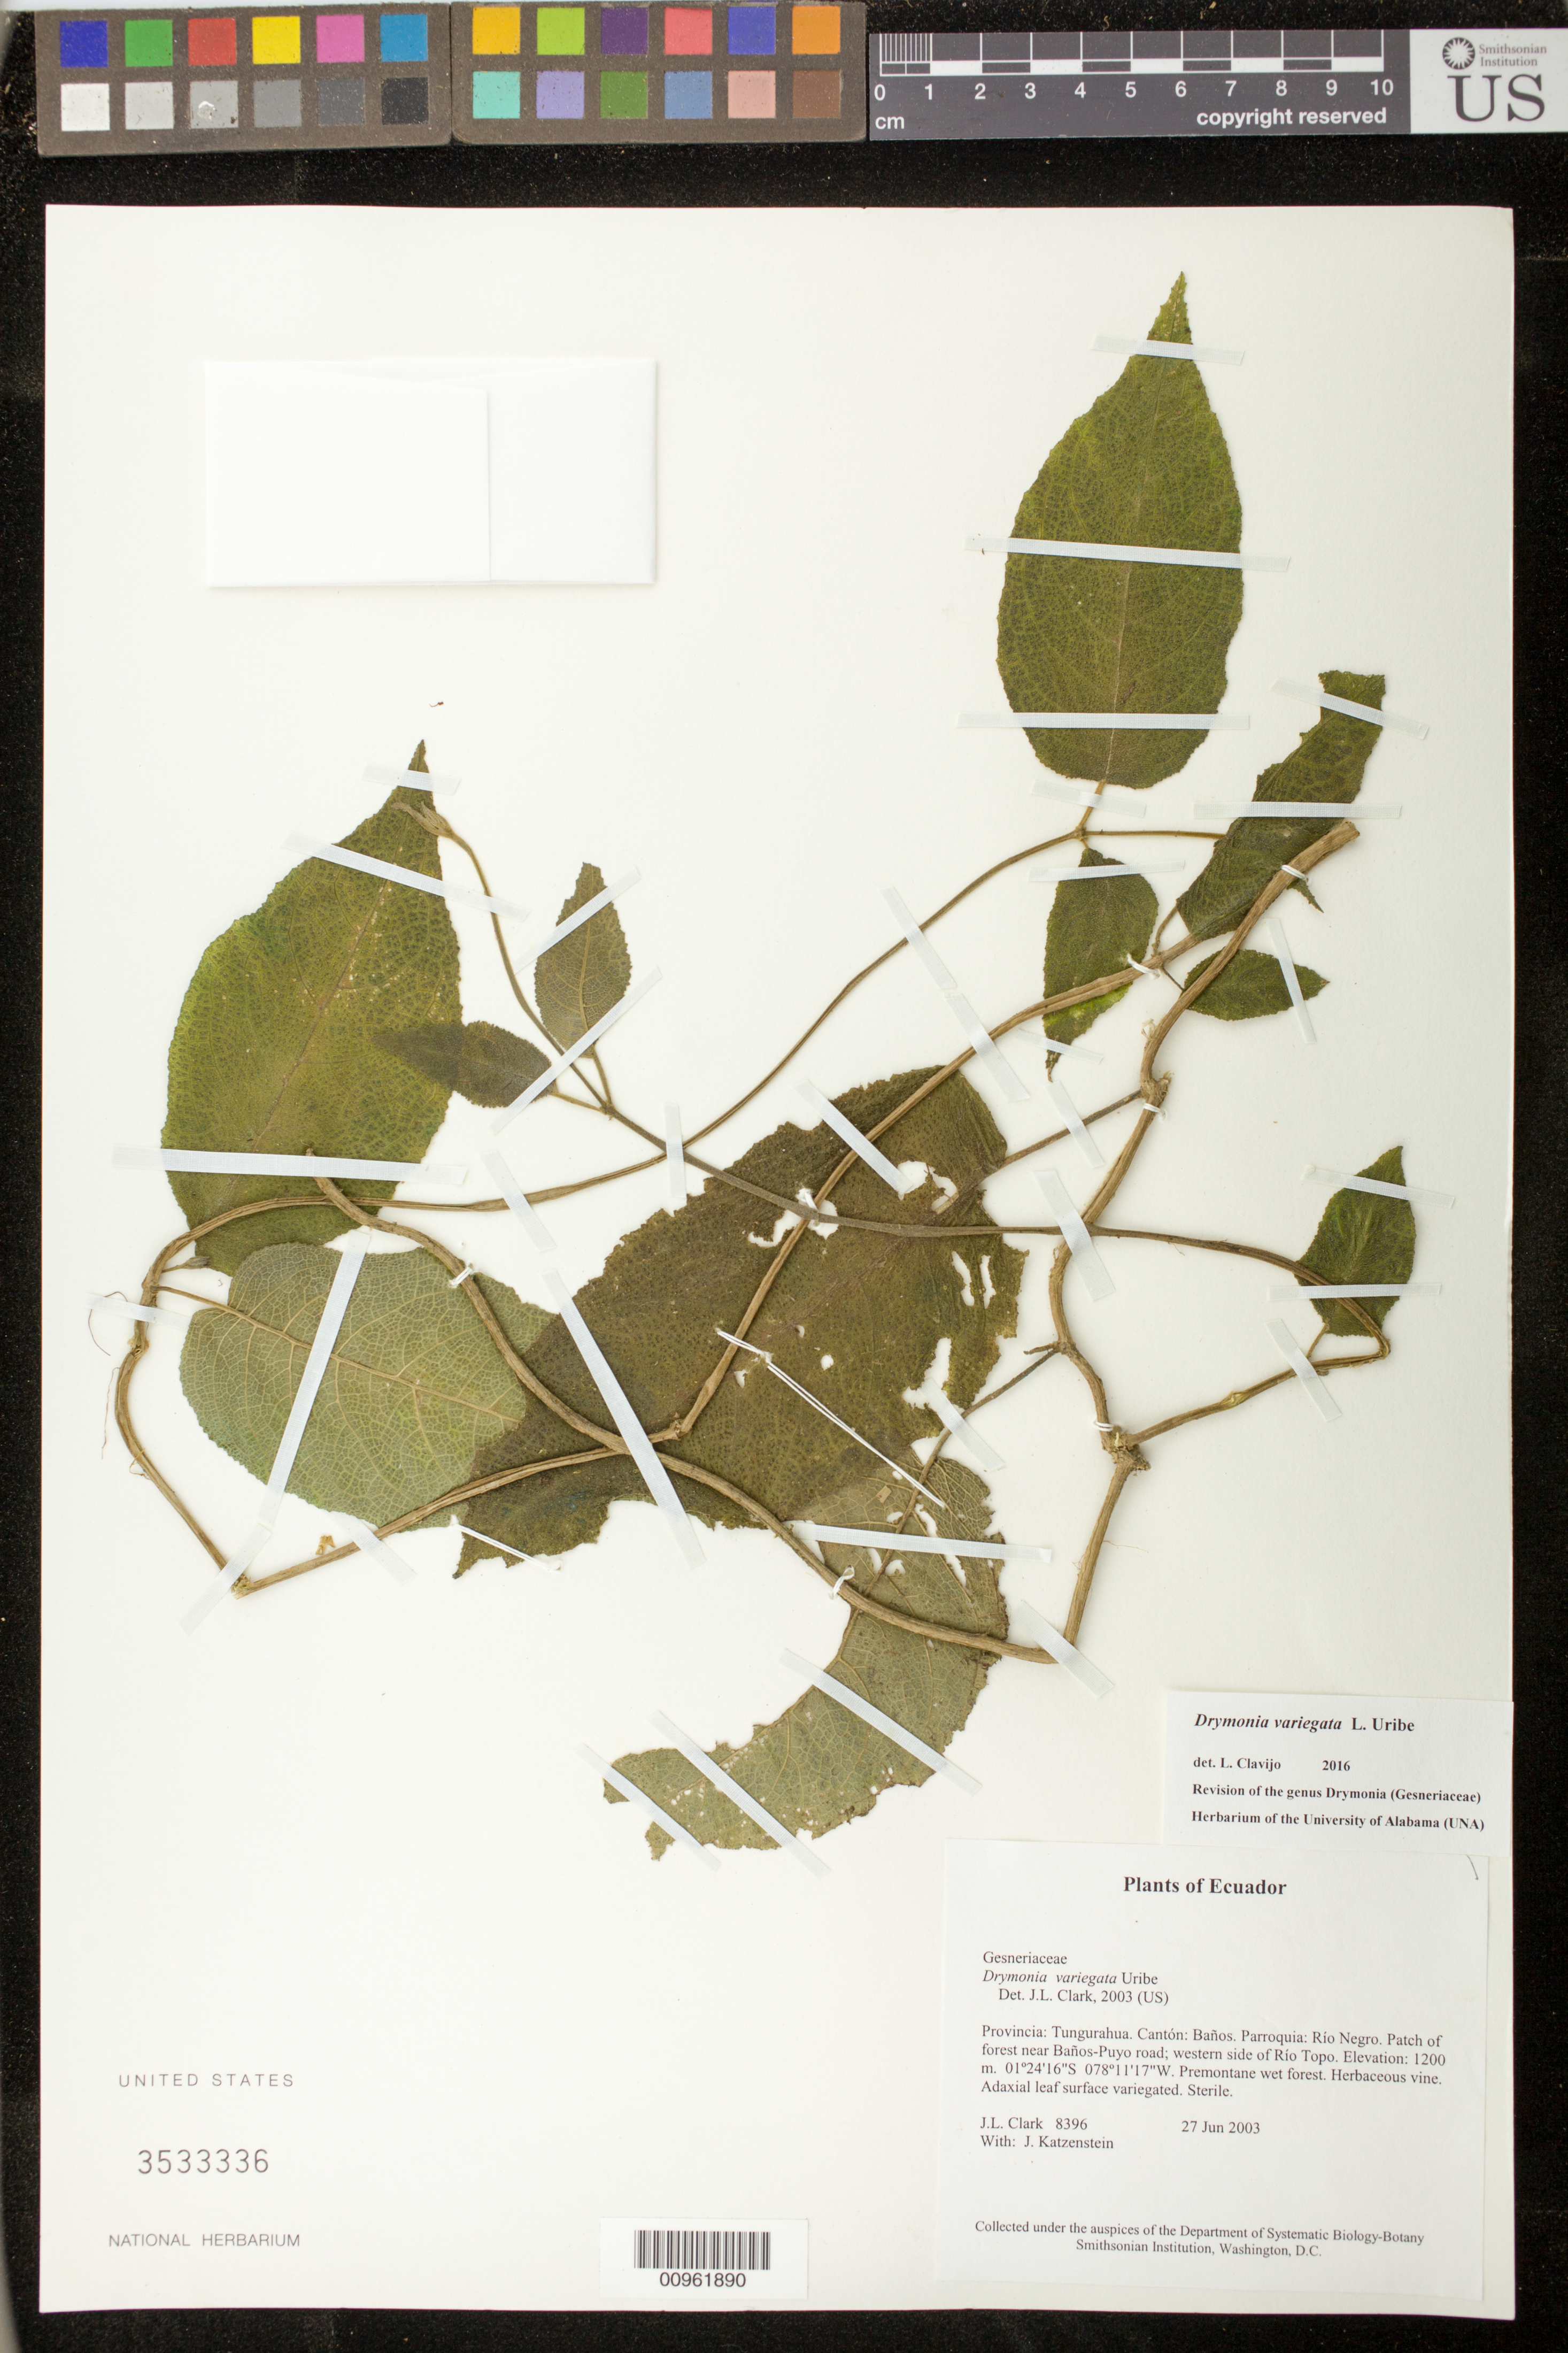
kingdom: Plantae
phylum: Tracheophyta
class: Magnoliopsida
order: Lamiales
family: Gesneriaceae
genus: Drymonia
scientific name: Drymonia variegata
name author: L. Uribe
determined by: Clark, J. L., (SEL), The Marie Selby Botanical Garden (UNITED STATES)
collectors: J. L. Clark & J. Katzenstein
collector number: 8396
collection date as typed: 27 Jun 2003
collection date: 2003-06-27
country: Ecuador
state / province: Tungurahua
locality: Baños. Parroquia: Río Negro. Patch of forest near Baños-Puyo road; western side of Río Topo.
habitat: Premontane wet forest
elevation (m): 1200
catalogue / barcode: US 3533336